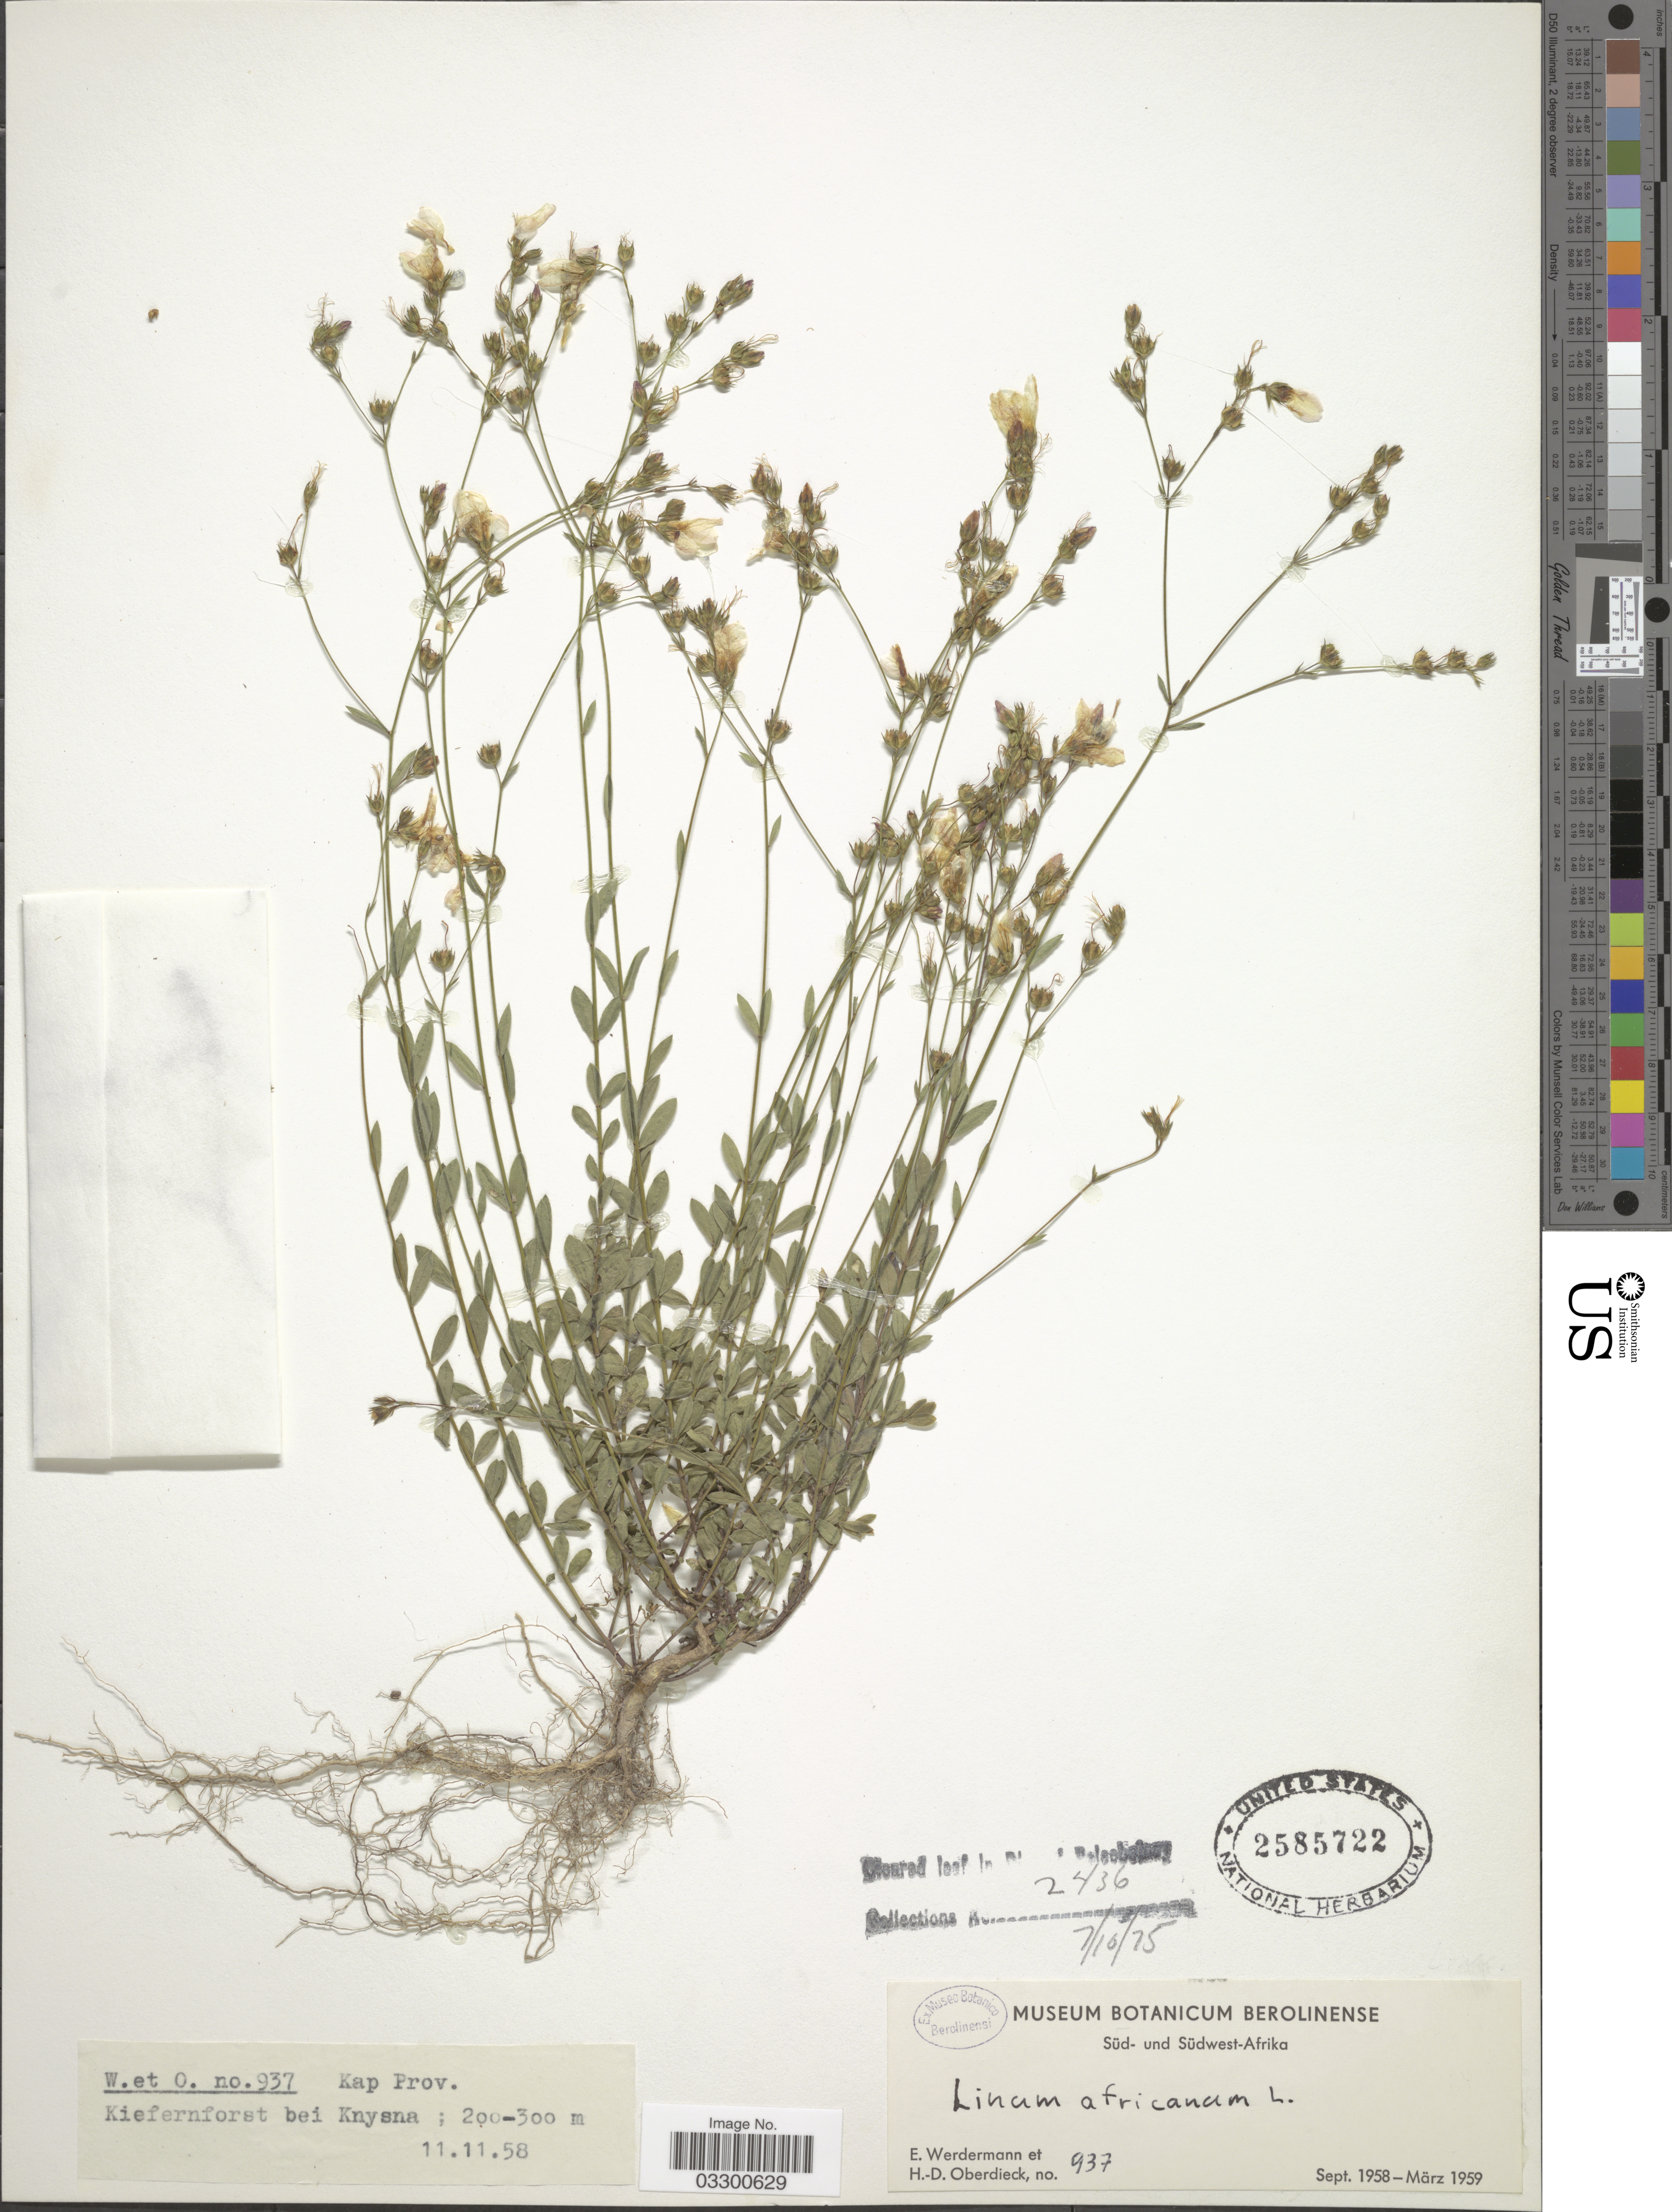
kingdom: Plantae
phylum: Tracheophyta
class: Magnoliopsida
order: Malpighiales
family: Linaceae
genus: Linum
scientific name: Linum africanum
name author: L.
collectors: E. Werdermann & H. Oberdieck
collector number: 937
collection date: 1958-11-11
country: South Africa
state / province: Western Cape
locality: Kap Prov. Kiefernforst bei Knysna.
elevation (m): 200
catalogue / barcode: US 2585722